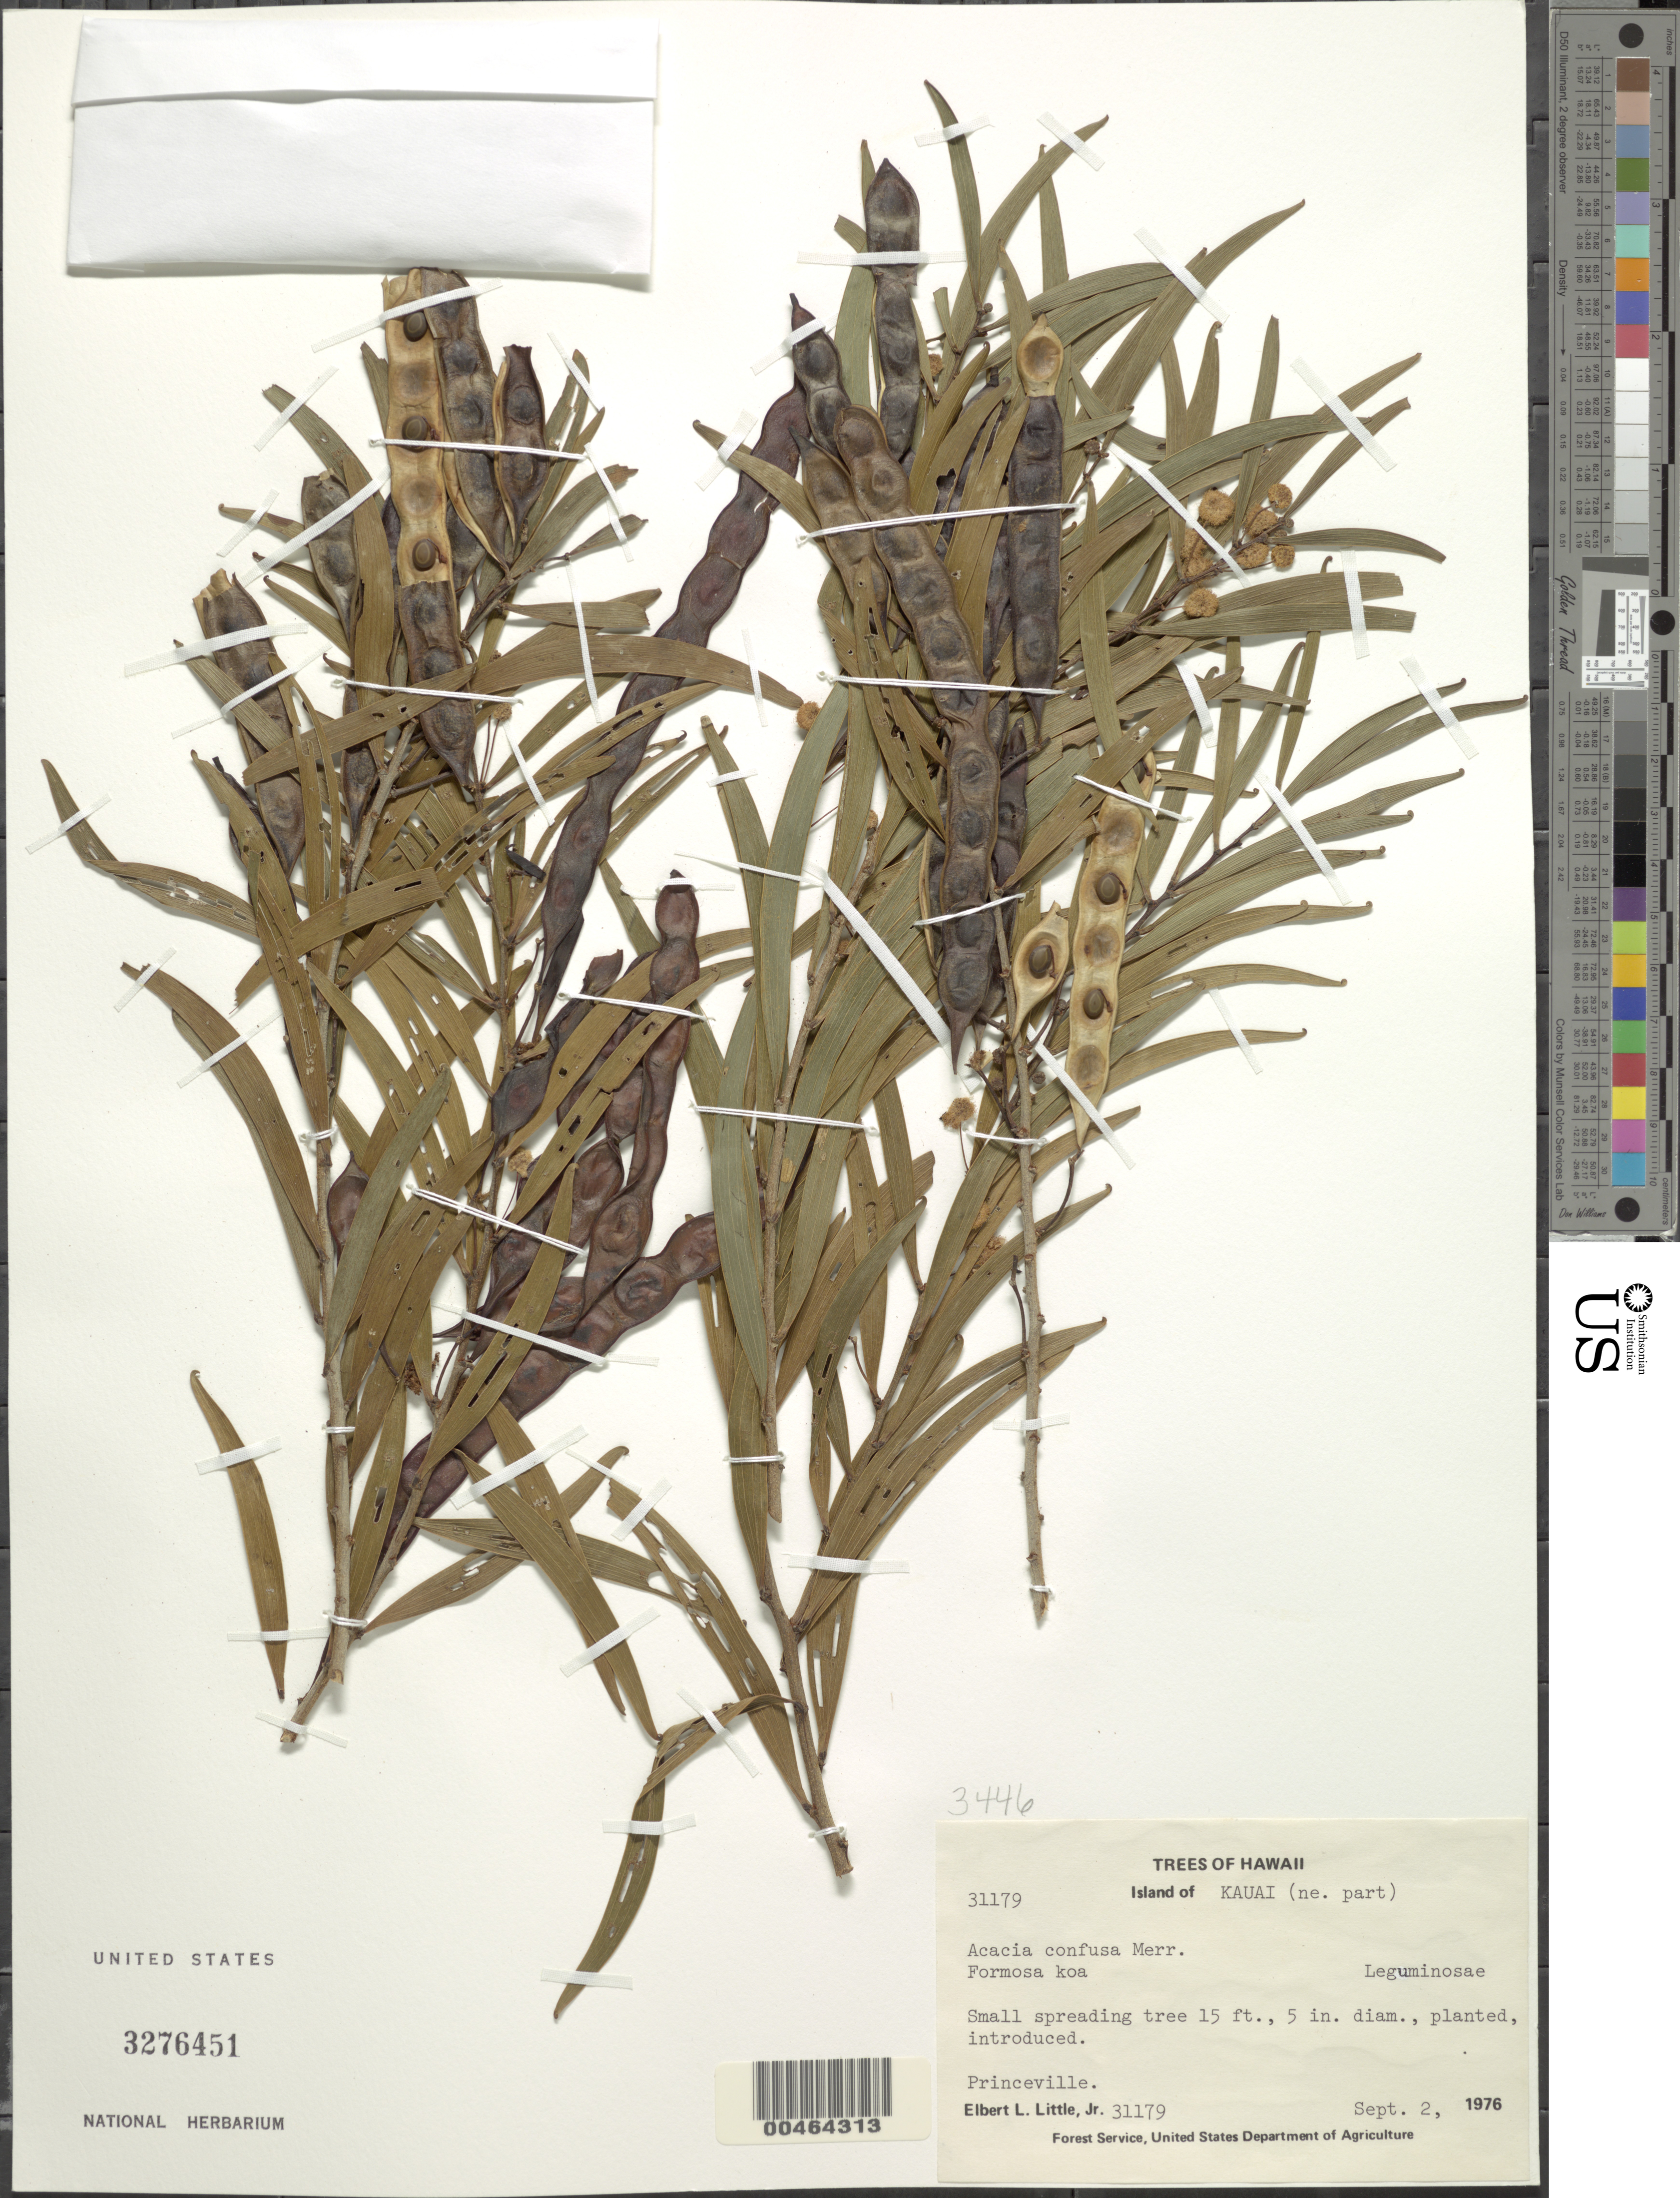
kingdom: Plantae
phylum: Tracheophyta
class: Magnoliopsida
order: Fabales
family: Fabaceae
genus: Acacia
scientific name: Acacia confusa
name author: Merr.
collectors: E. L. Little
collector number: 31179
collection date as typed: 2 Sep 1976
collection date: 1976-09-02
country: United States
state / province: Hawaii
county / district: Kauai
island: Kaua'i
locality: Princeville. NE part of Kauai. Planted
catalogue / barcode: US 3276451